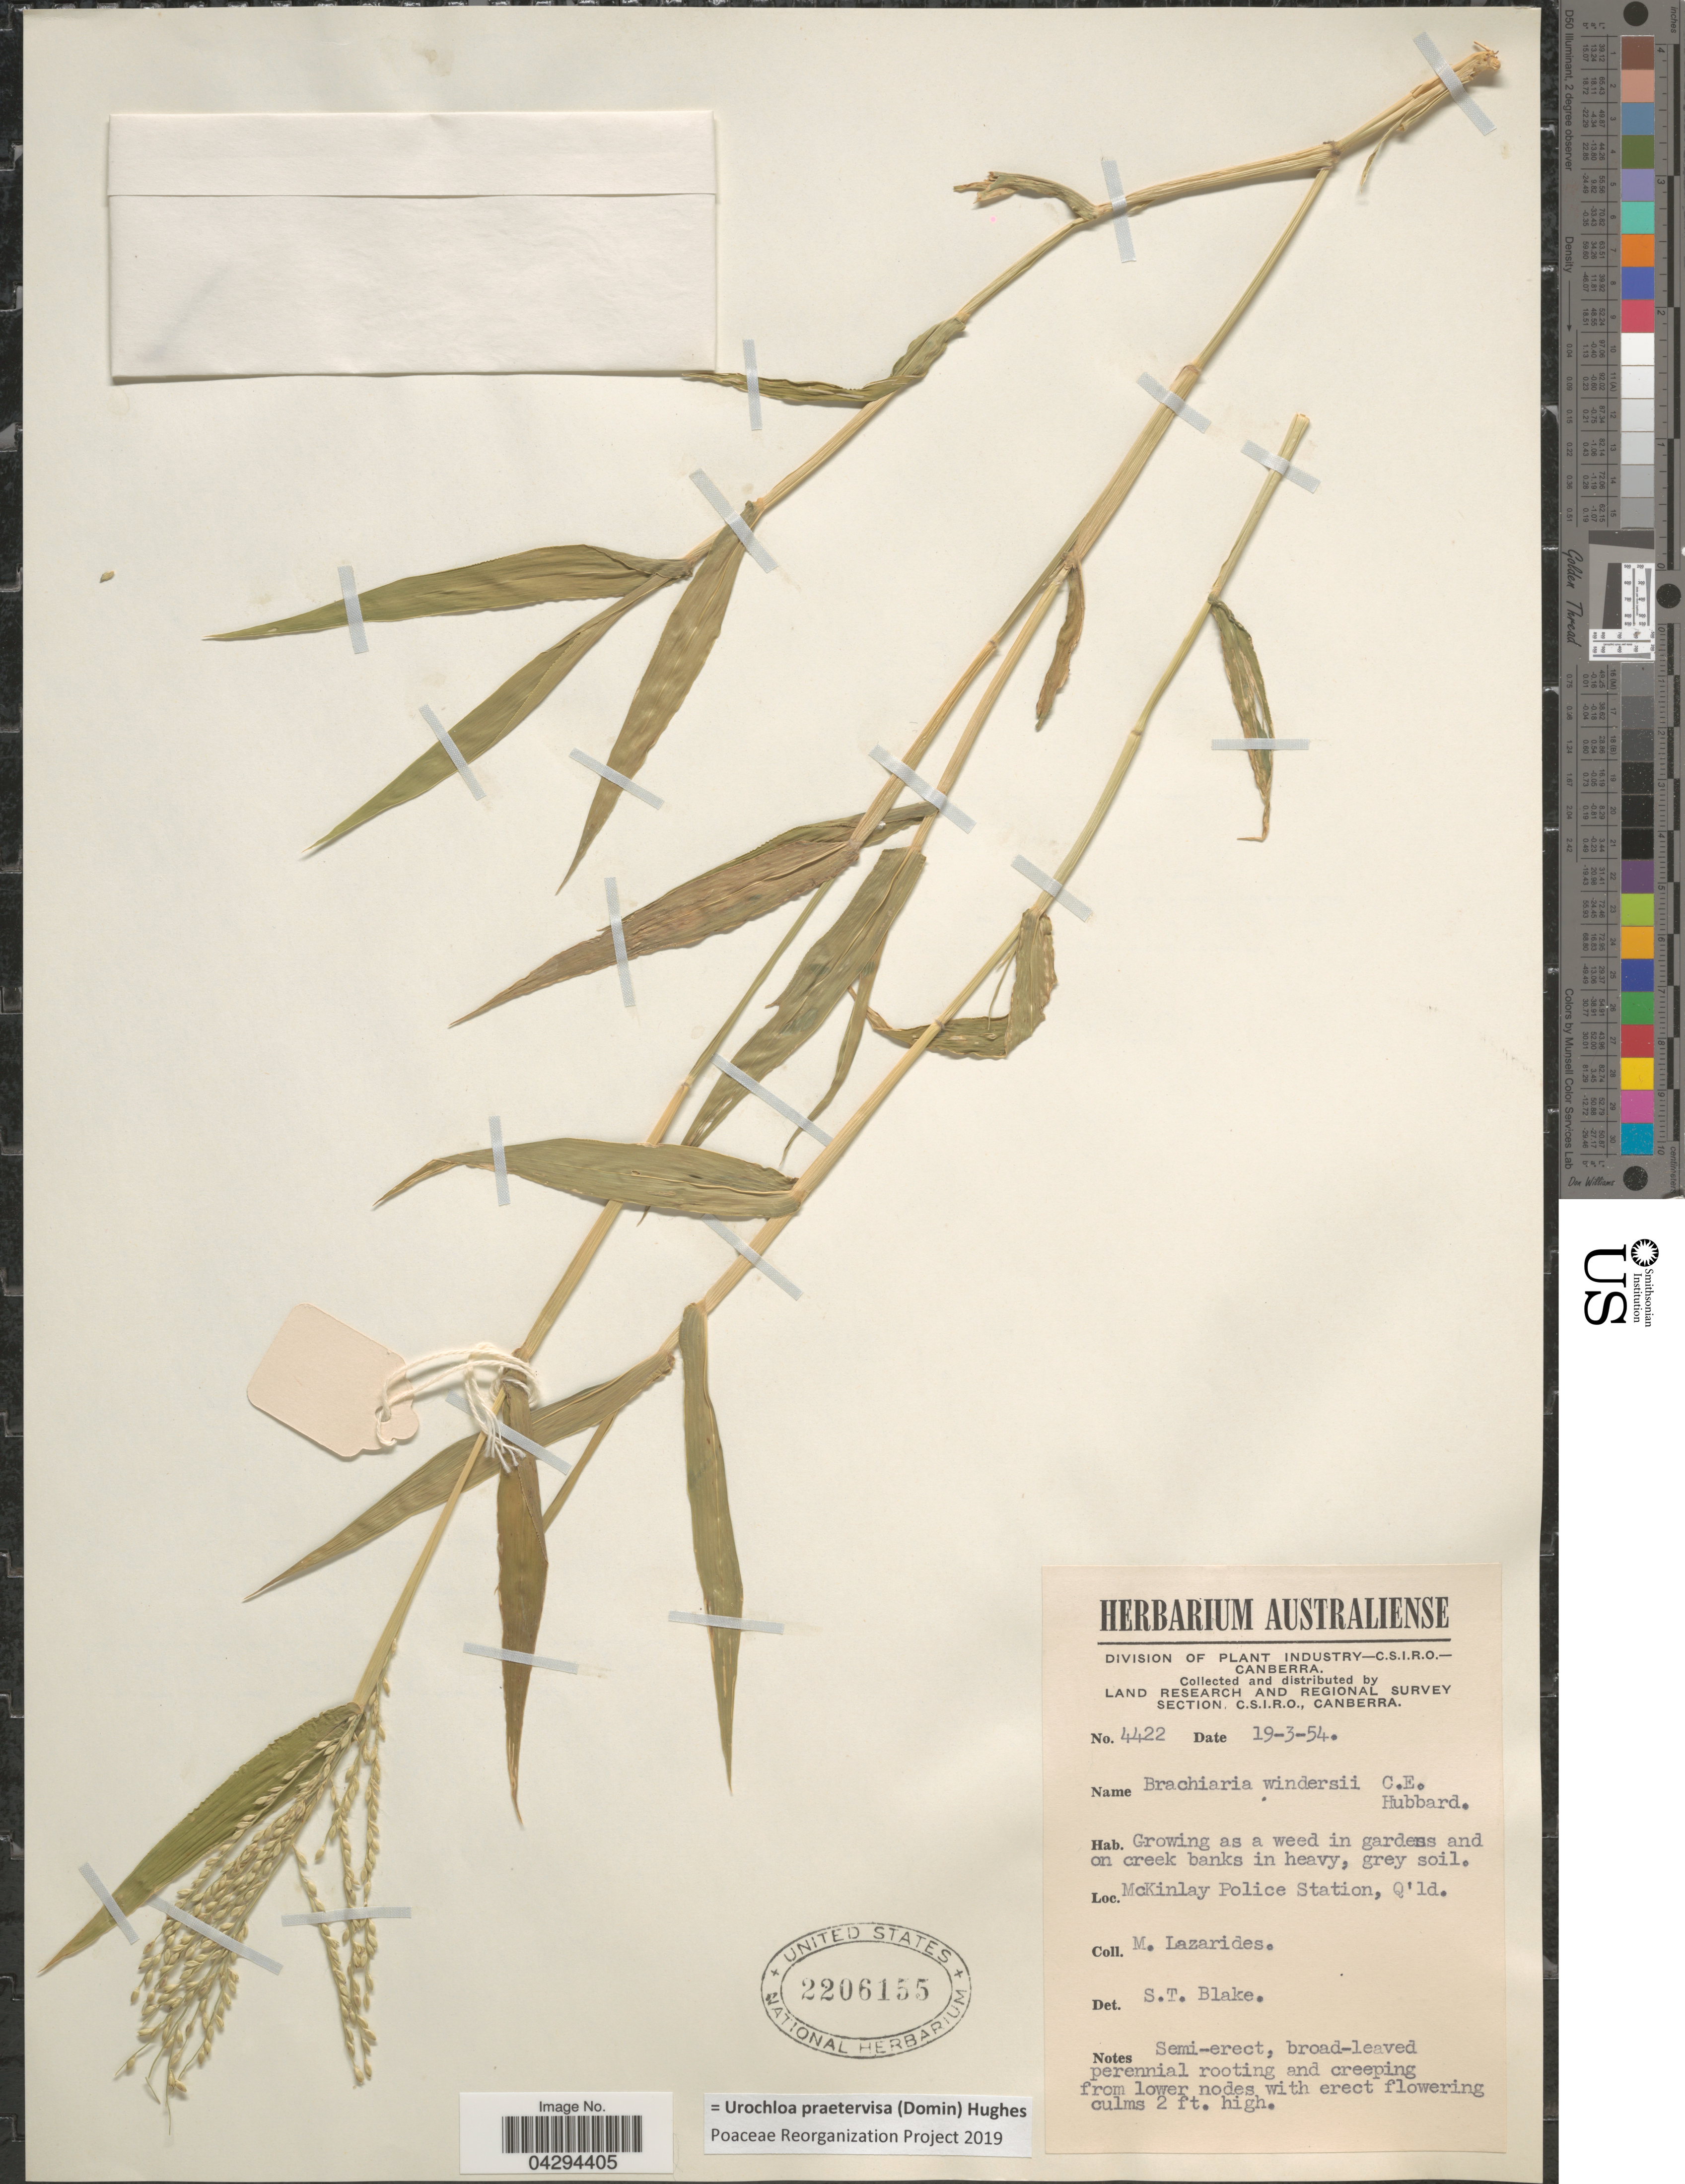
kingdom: Plantae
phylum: Tracheophyta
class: Liliopsida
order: Poales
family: Poaceae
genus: Urochloa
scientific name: Urochloa praetervisa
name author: (Domin) Hughes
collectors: M. Lazarides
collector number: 4422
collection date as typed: Transcribed d/m/y: 19/3/54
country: Australia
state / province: Queensland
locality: Land Research and Regional Survey Section. McKinlay Police Station.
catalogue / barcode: US 2206155